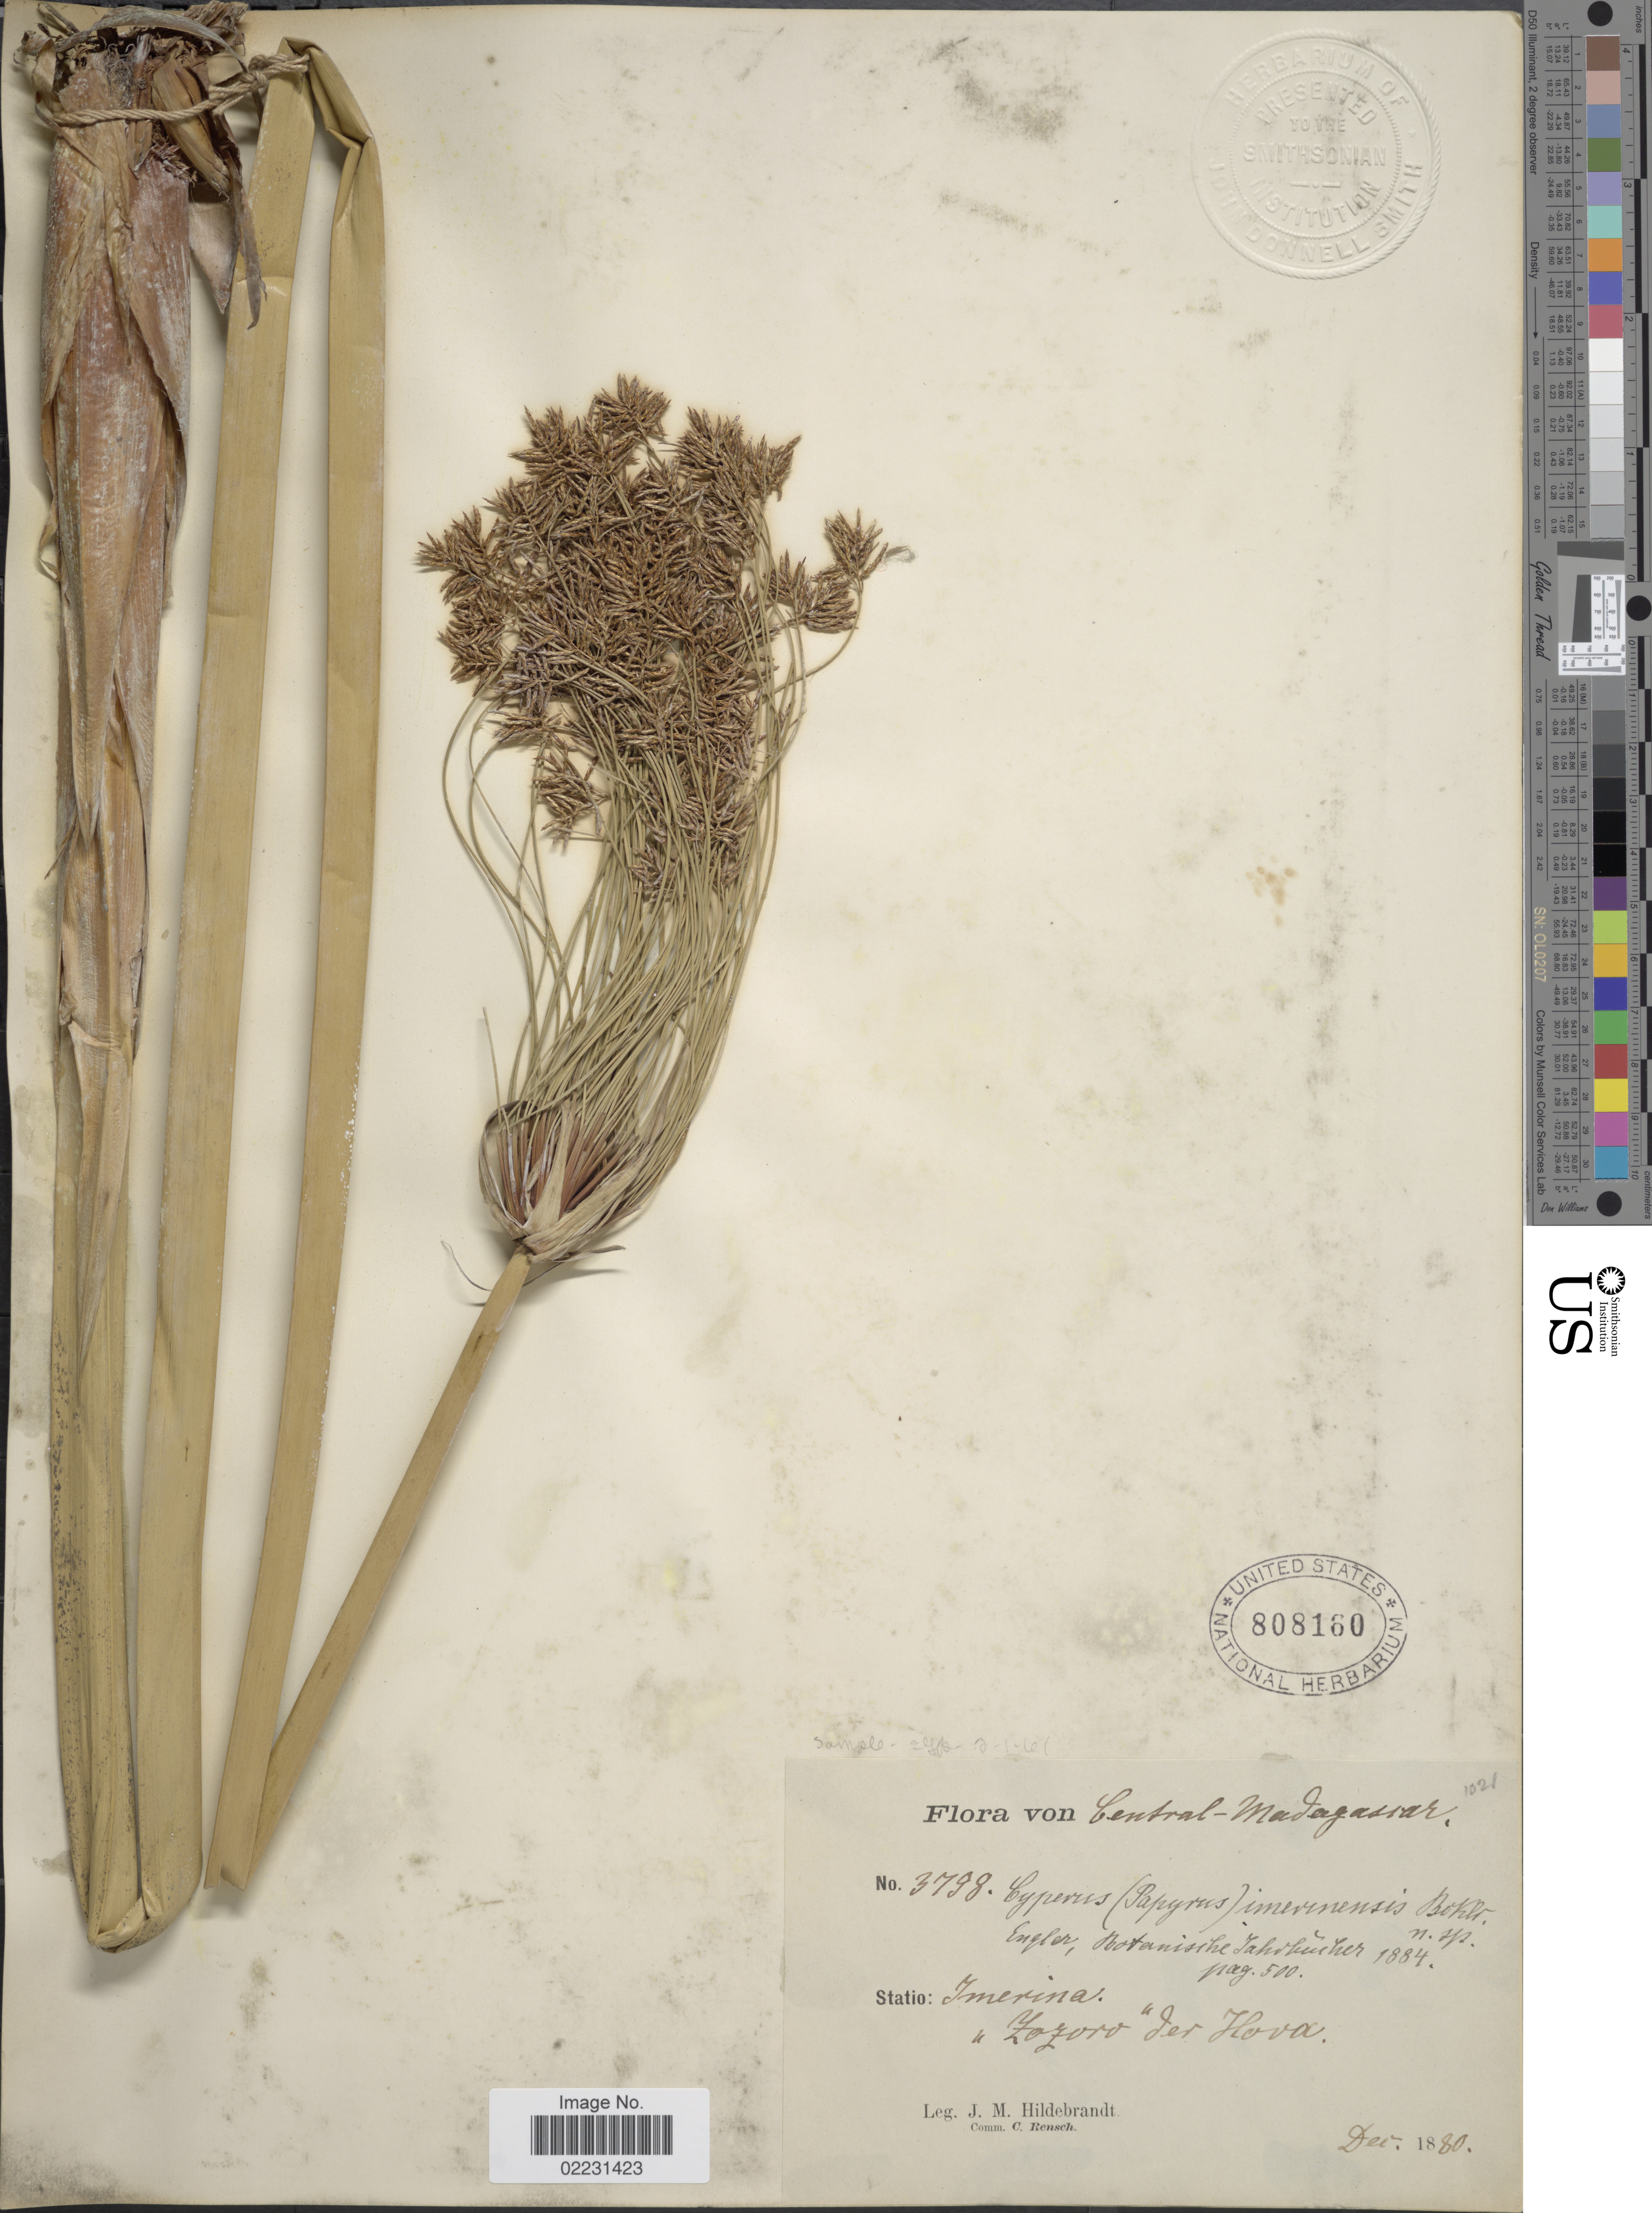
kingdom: Plantae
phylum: Tracheophyta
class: Liliopsida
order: Poales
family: Cyperaceae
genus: Cyperus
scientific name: Cyperus imerinensis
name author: Boeckeler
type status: Type Collection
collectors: J. Hildebrandt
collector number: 3798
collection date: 1880-12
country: Madagascar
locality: Central- Madagascar, Statio Imerina Zozoro der Hova.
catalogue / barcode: US 808160